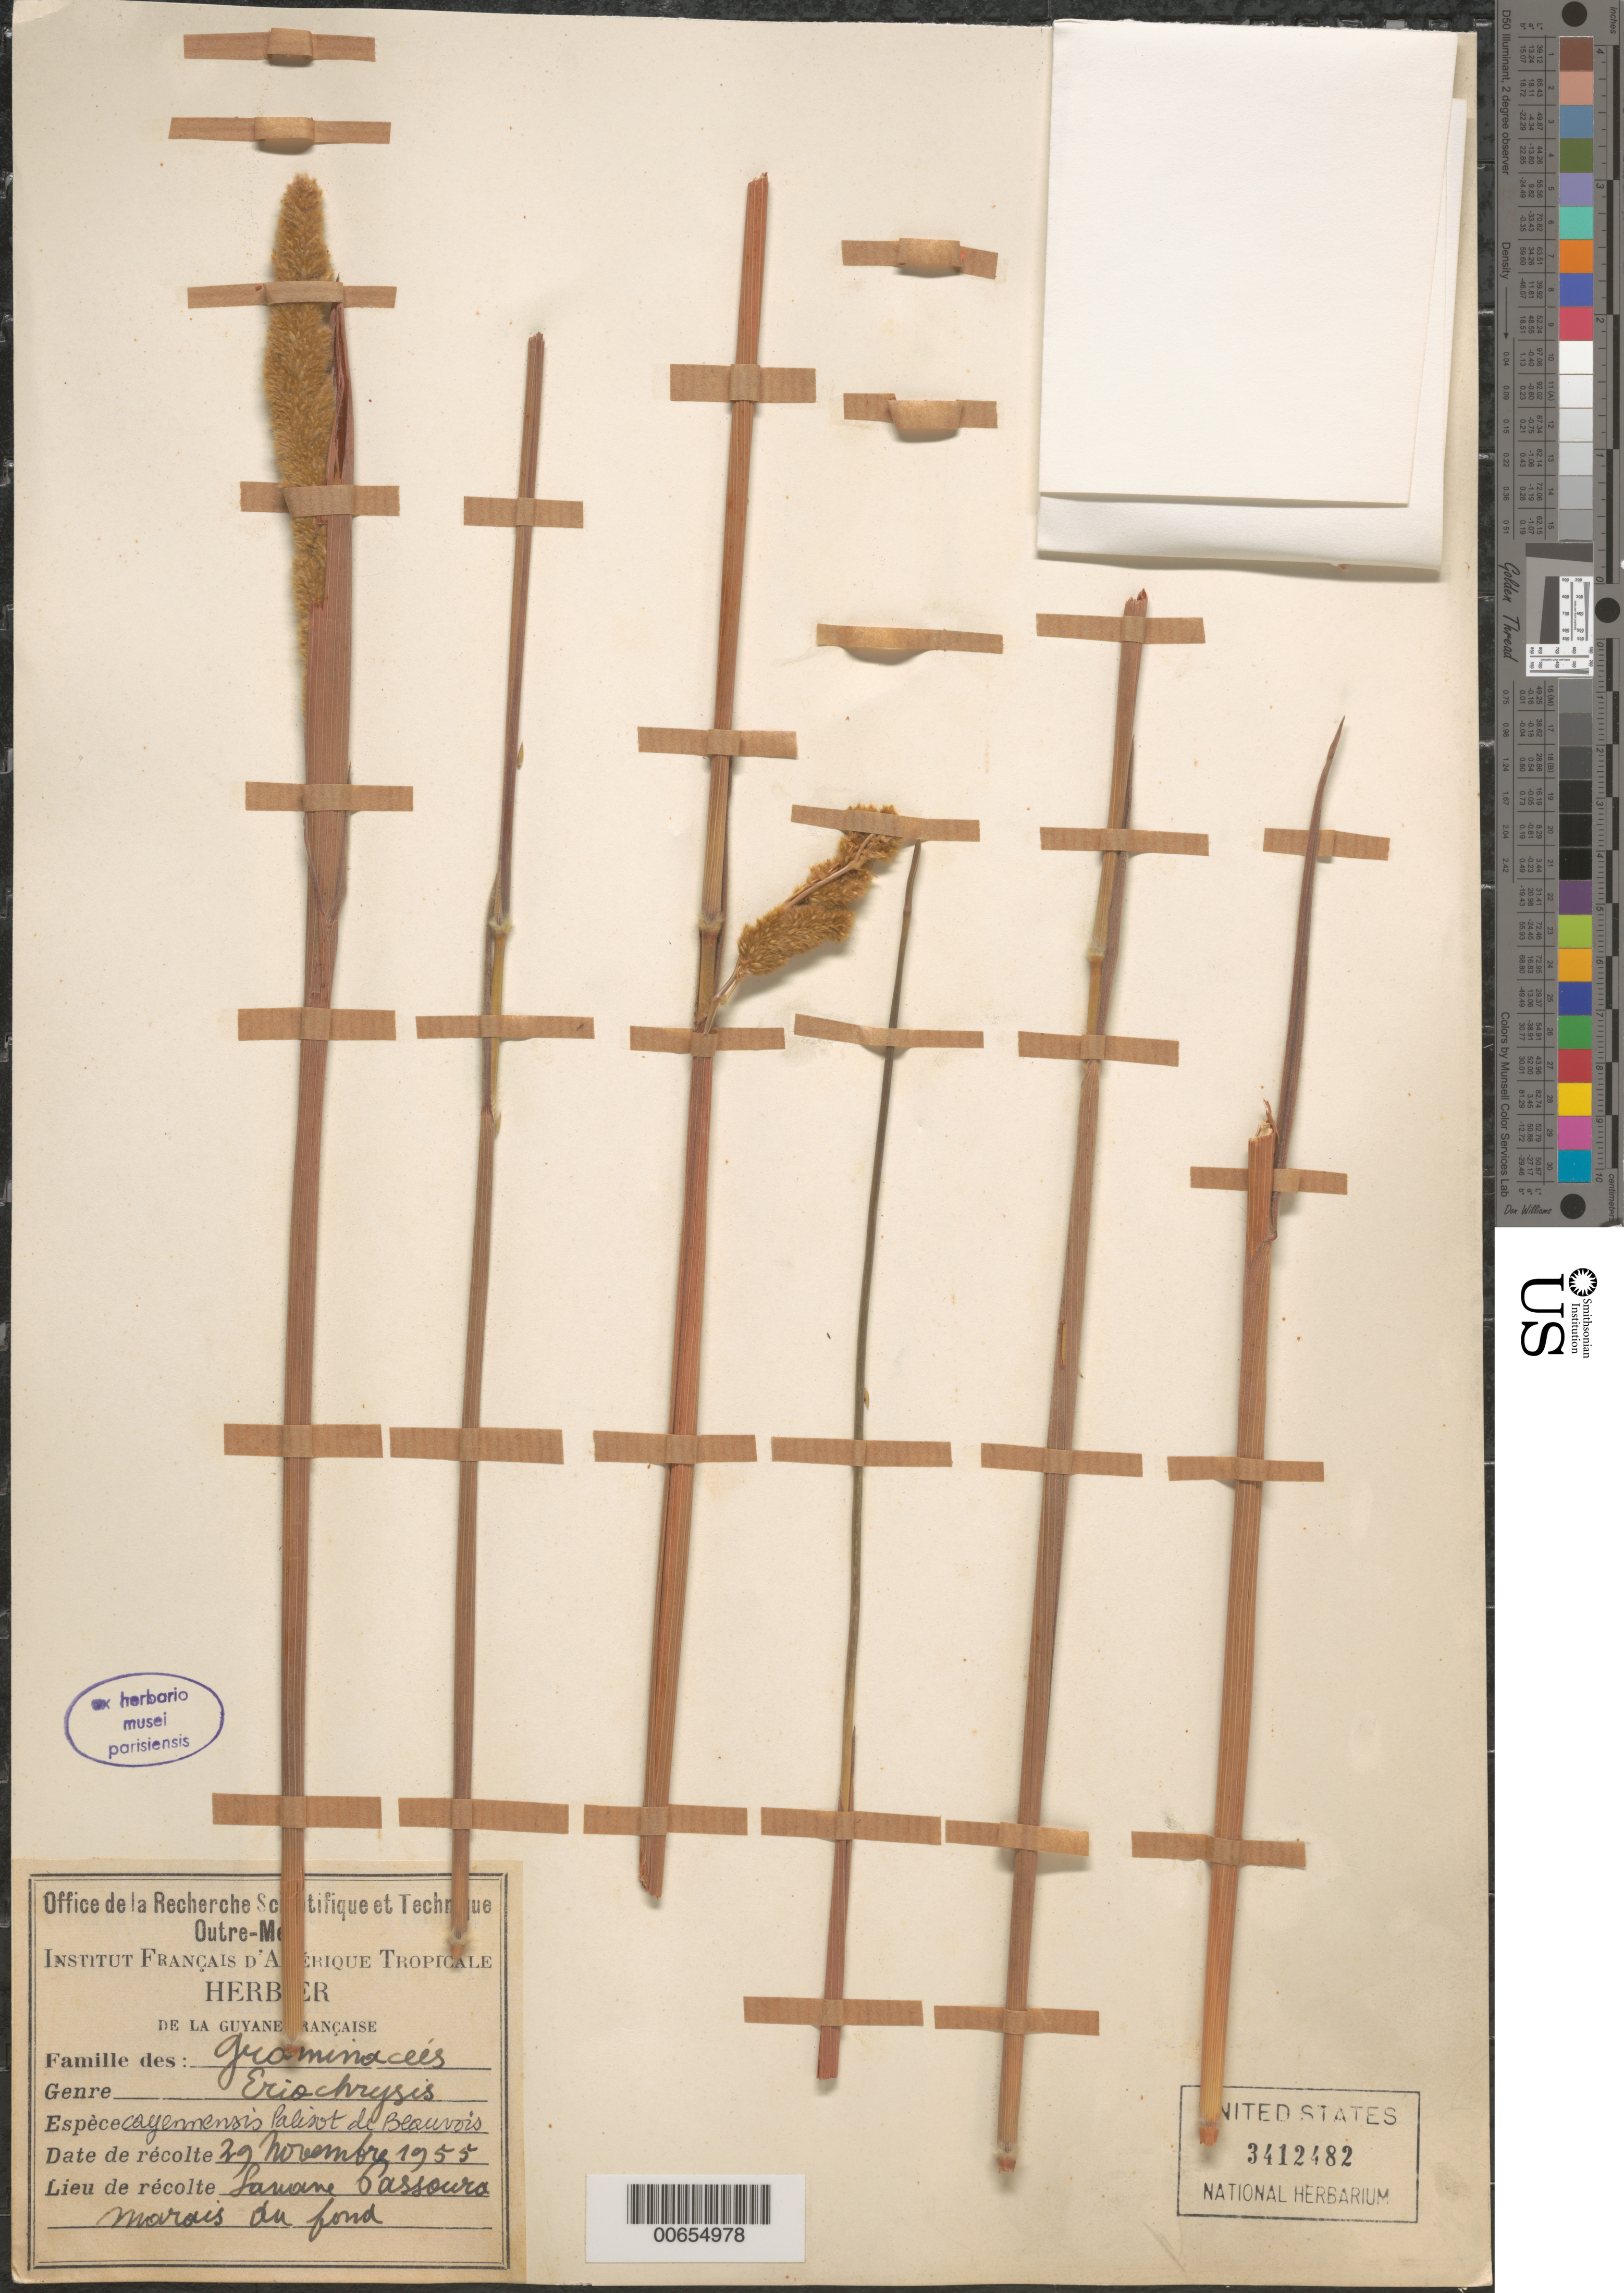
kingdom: Plantae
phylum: Tracheophyta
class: Liliopsida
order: Poales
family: Poaceae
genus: Eriochrysis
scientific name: Eriochrysis cayennensis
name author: P. Beauv.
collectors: J. Hoock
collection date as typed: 29-Nov-55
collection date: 1955-11-29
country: French Guiana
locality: Savane Passoura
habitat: Marais du fond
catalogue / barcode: US 3412482